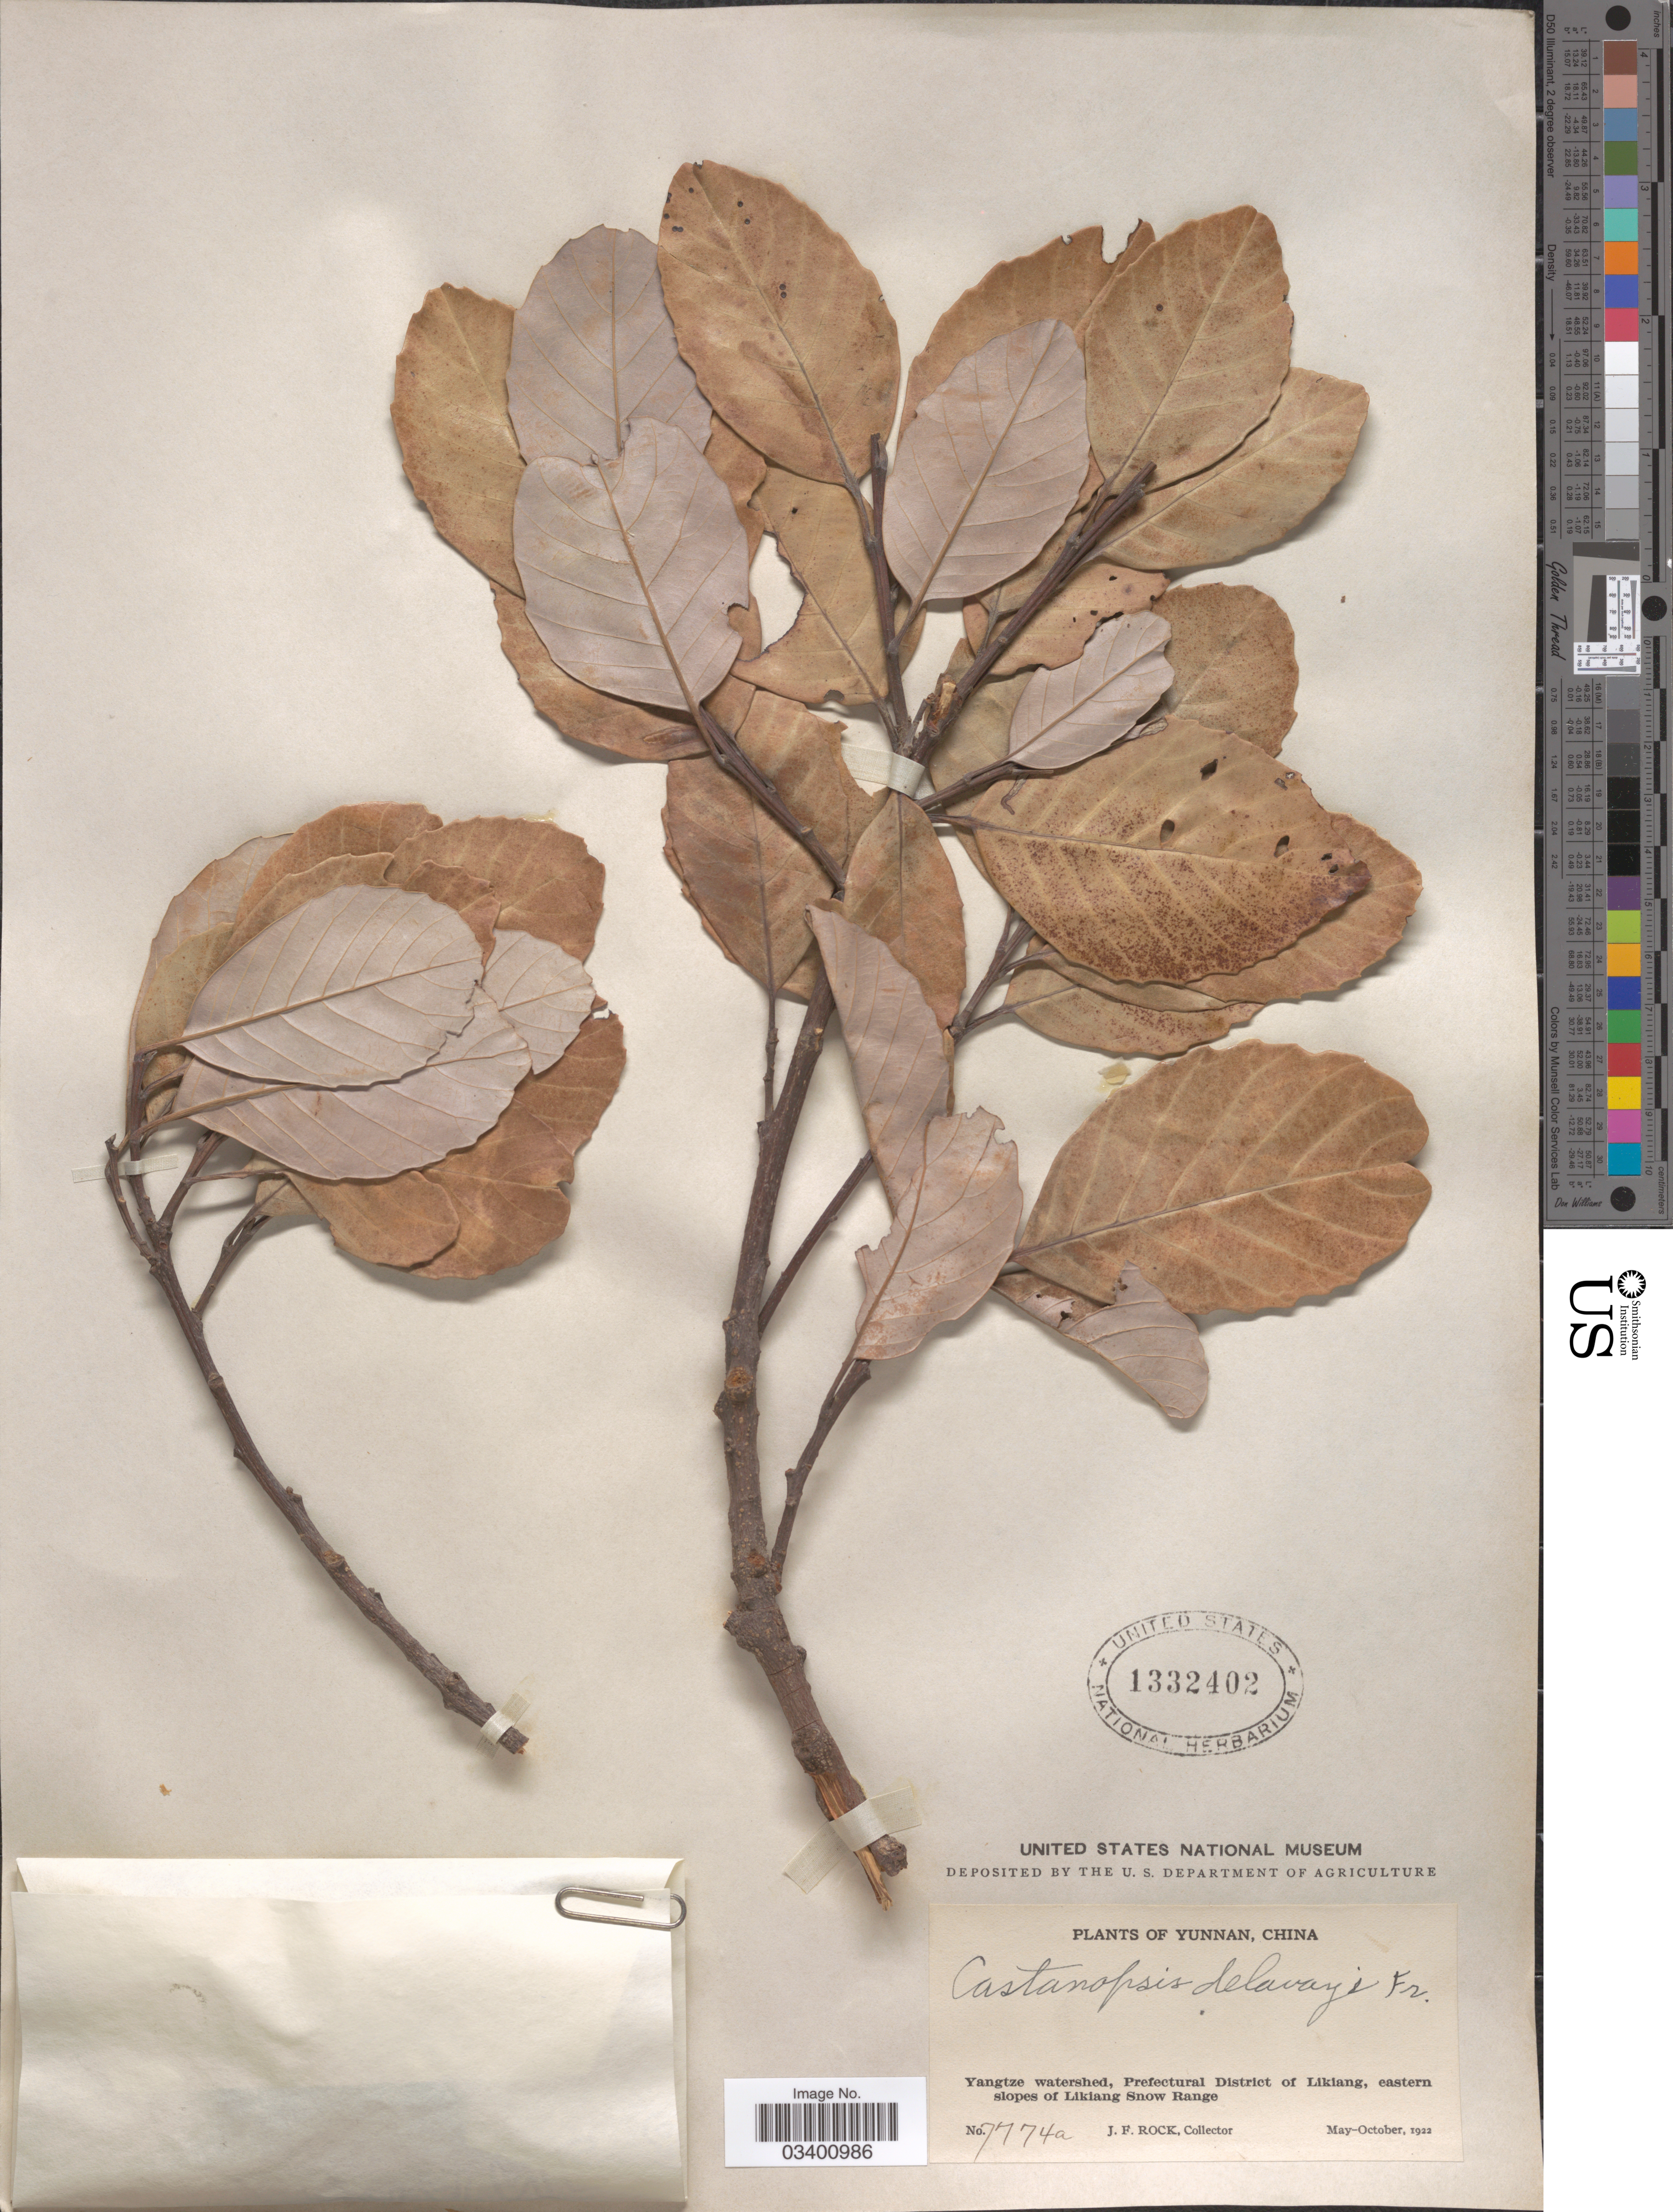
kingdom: Plantae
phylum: Tracheophyta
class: Magnoliopsida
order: Fagales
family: Fagaceae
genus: Castanopsis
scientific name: Castanopsis delavayi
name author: Franch.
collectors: J. Rock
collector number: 7774a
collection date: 1922-05/1922-10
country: China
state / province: Yunnan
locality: Yangtze watershed, Prefectural District of Likiang, eastern slopes of Likiang Snow Range.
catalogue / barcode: US 1332402